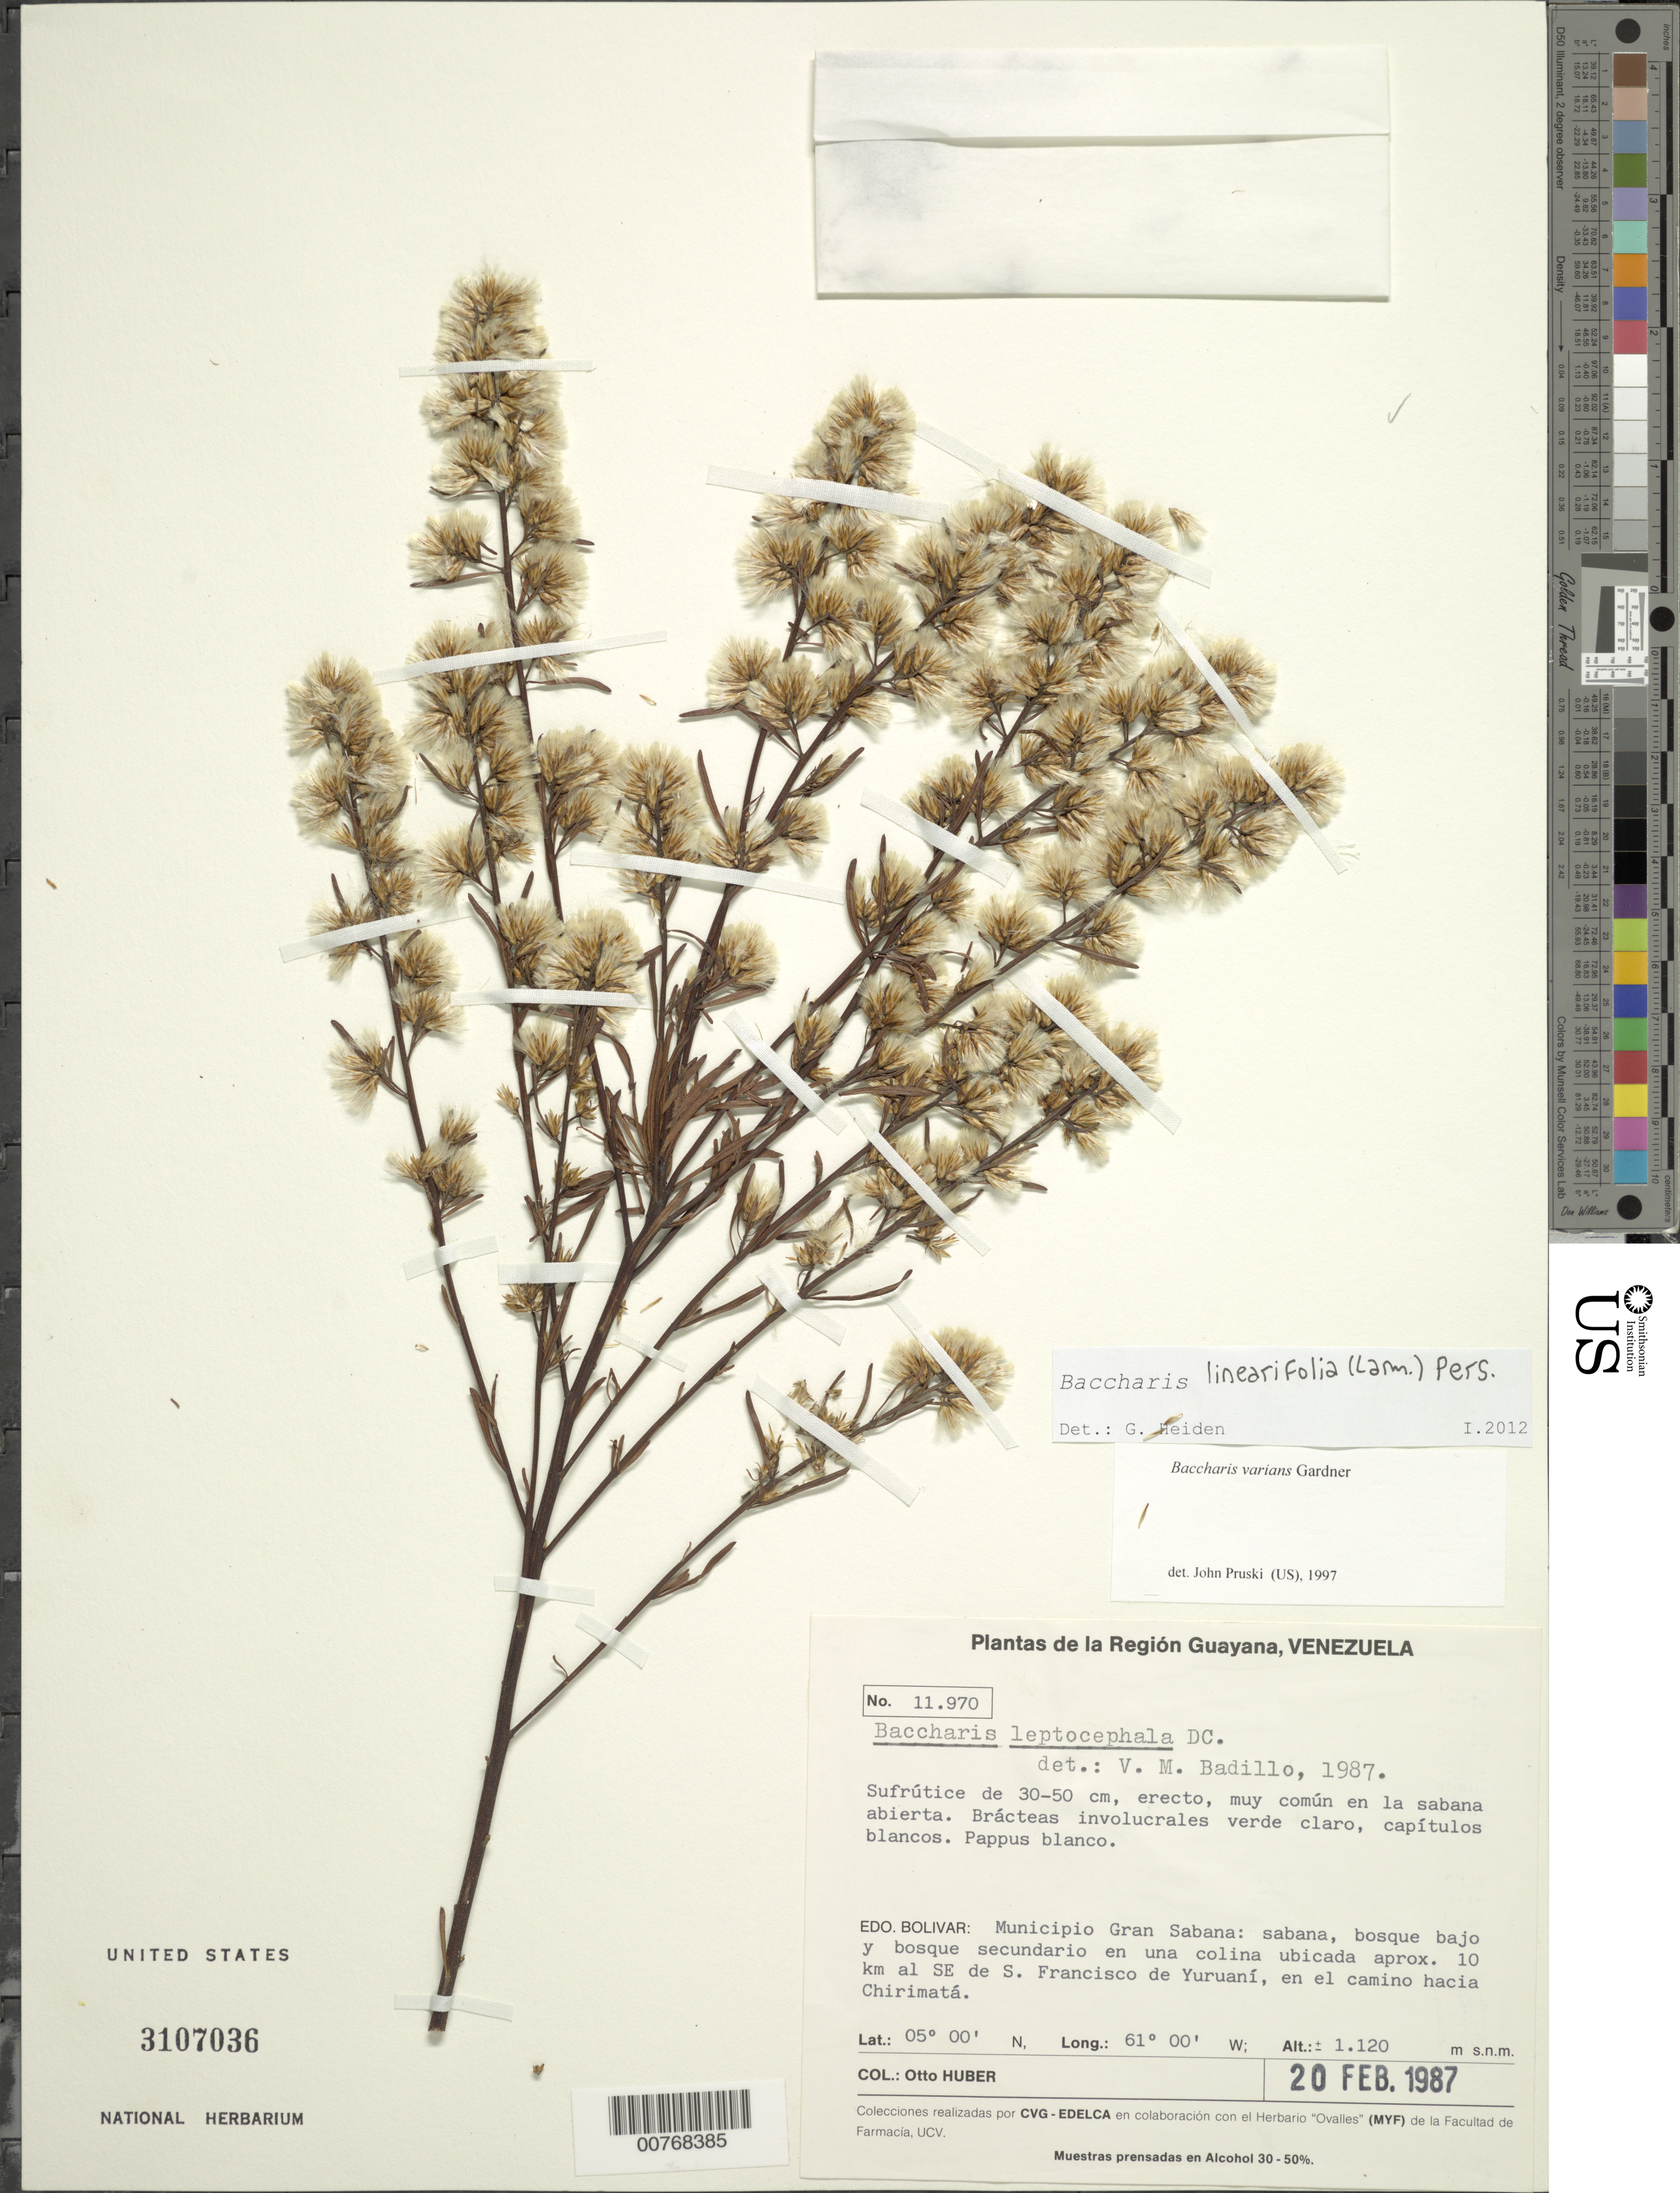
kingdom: Plantae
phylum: Tracheophyta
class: Magnoliopsida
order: Asterales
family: Asteraceae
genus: Baccharis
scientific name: Baccharis linearifolia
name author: (Lam.) Pers.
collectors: O. Huber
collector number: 11970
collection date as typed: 20-Feb-87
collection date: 1987-02-20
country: Venezuela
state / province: Bolívar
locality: Mun. Gran Sabana, 10 km al SE de S. Francisco de Yruaní, en el camino hacia Chirimatá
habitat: Sabana abierto; bosque bajo y bosque secundario en una colina ubicada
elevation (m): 1120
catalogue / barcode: US 3107036